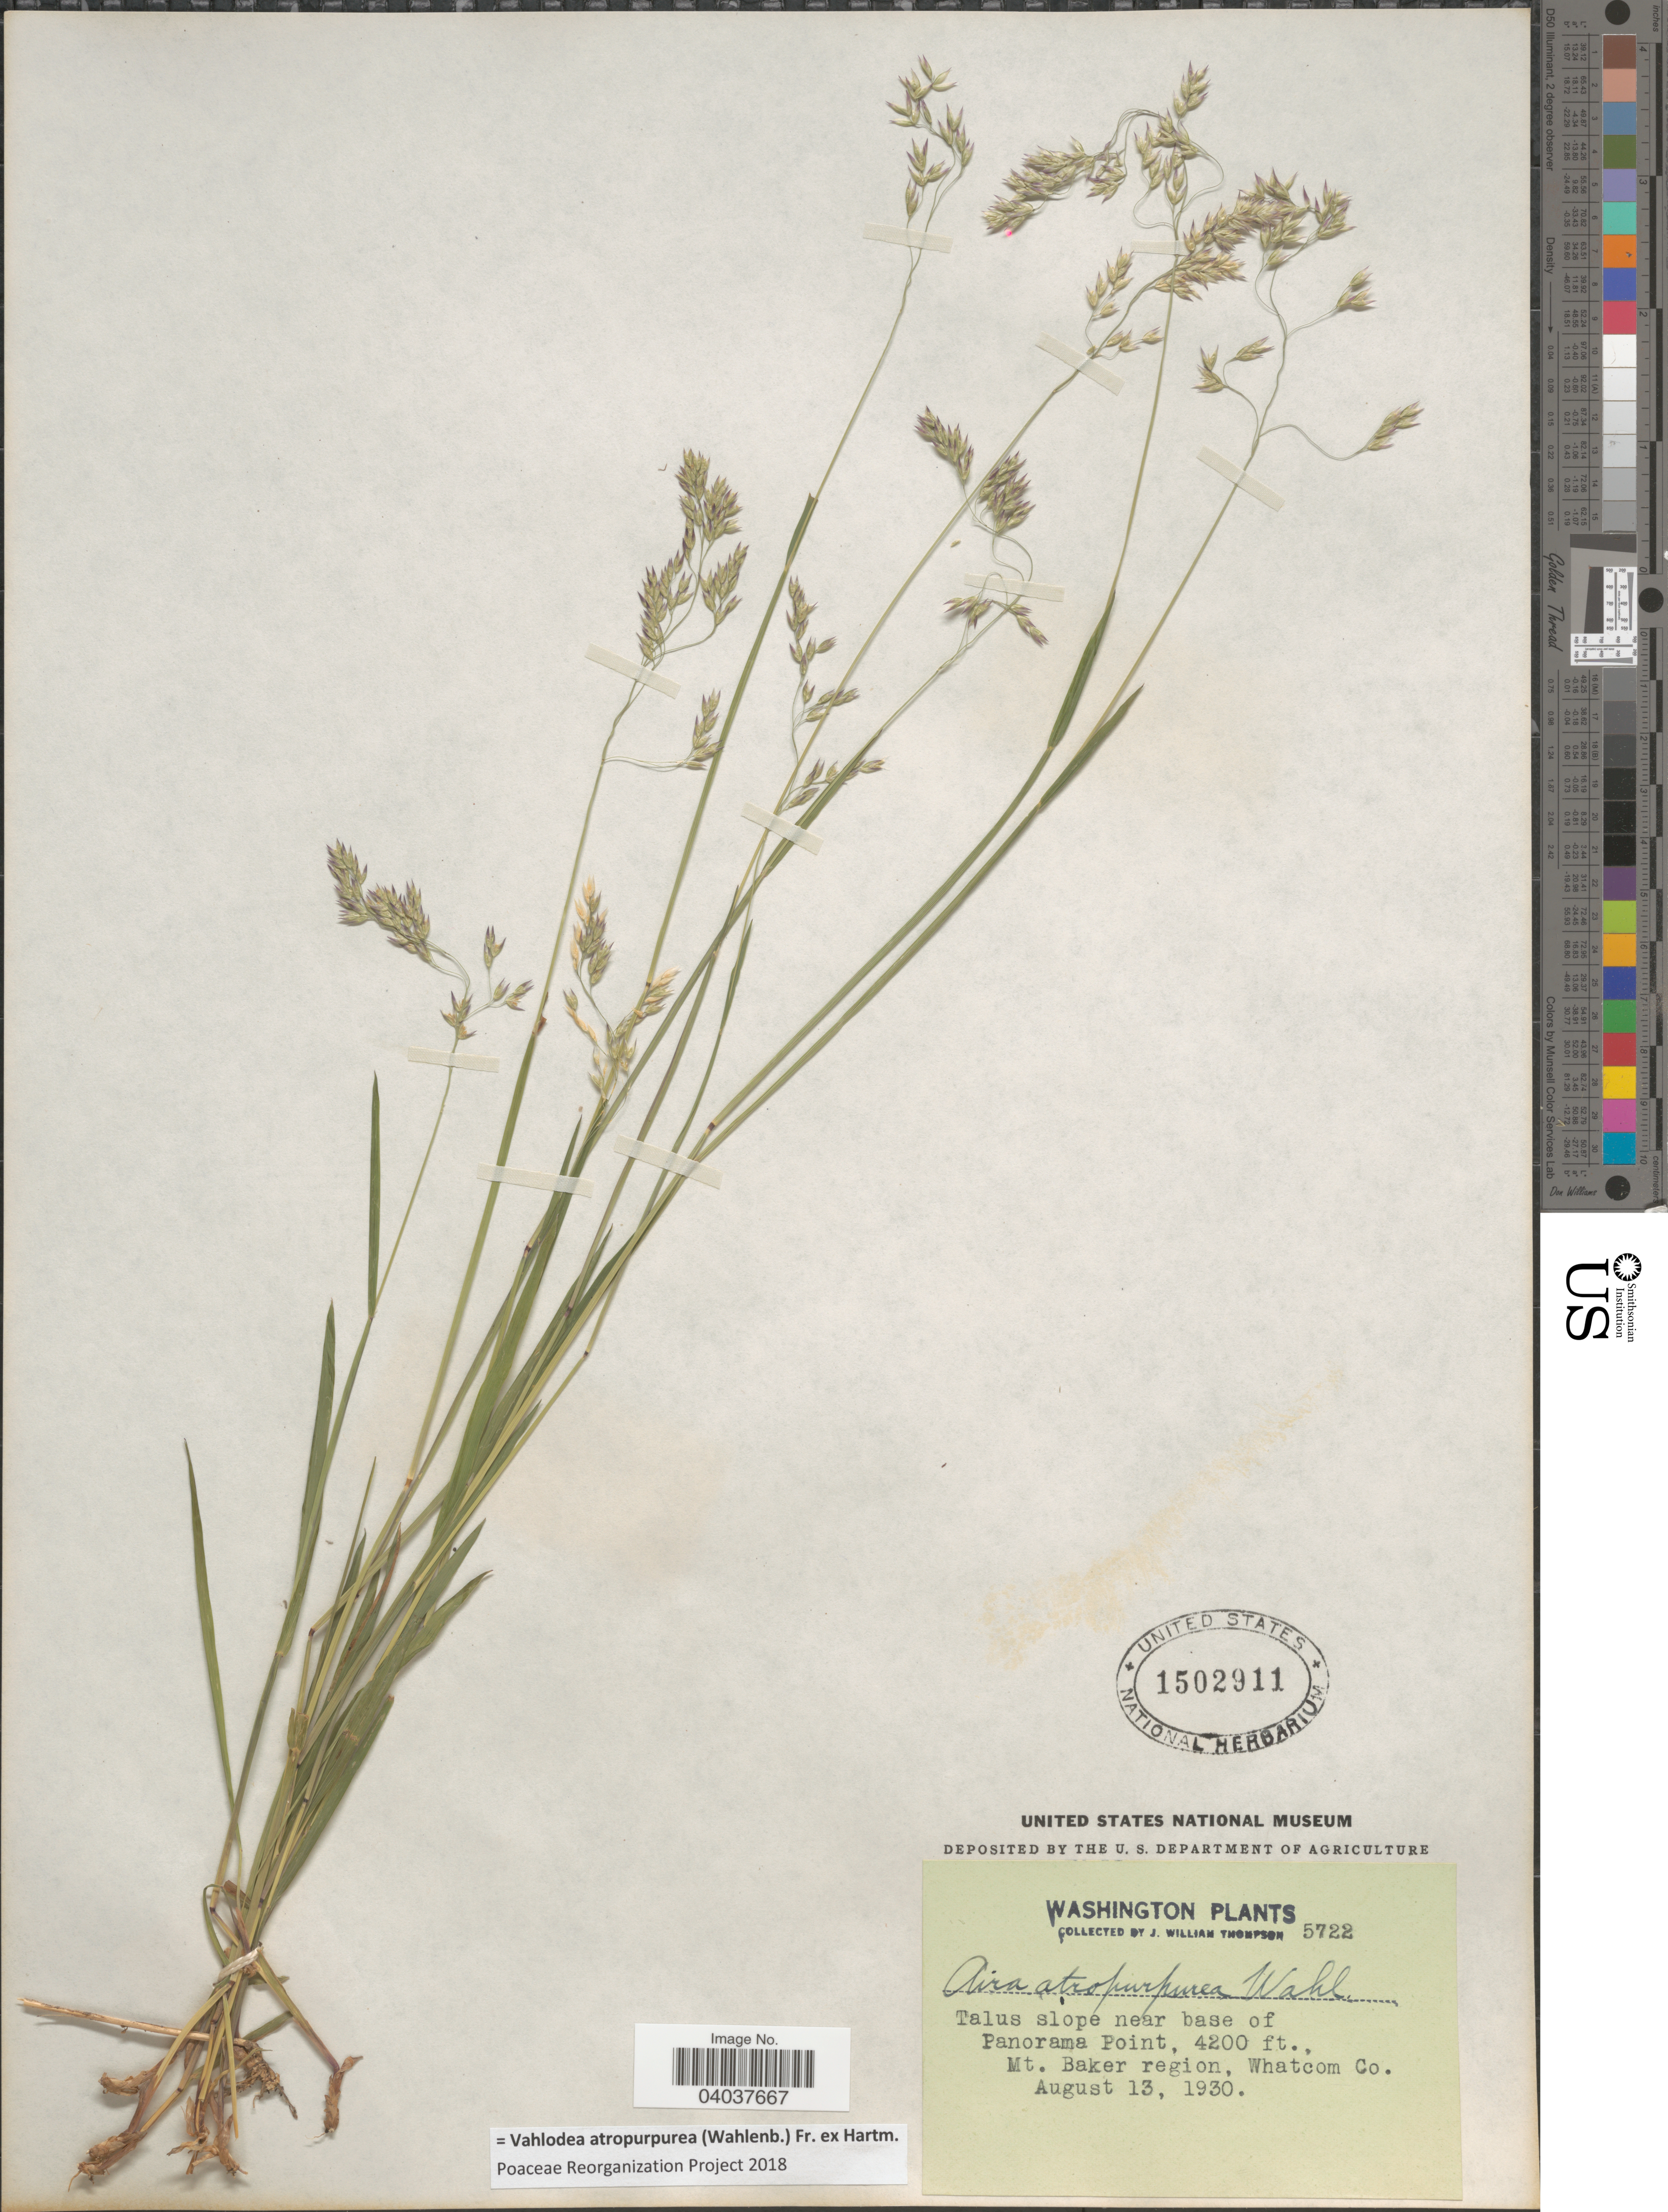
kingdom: Plantae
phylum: Tracheophyta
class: Liliopsida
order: Poales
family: Poaceae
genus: Vahlodea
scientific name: Vahlodea atropurpurea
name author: (Wahlenb.) Fr. ex Hartm.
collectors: J. W. Thompson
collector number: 5722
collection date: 1930-08-13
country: United States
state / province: Washington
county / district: Whatcom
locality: Near base of Panorama Point. Mt. Baker region, Whatcom Co.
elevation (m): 1280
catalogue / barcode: US 1502911